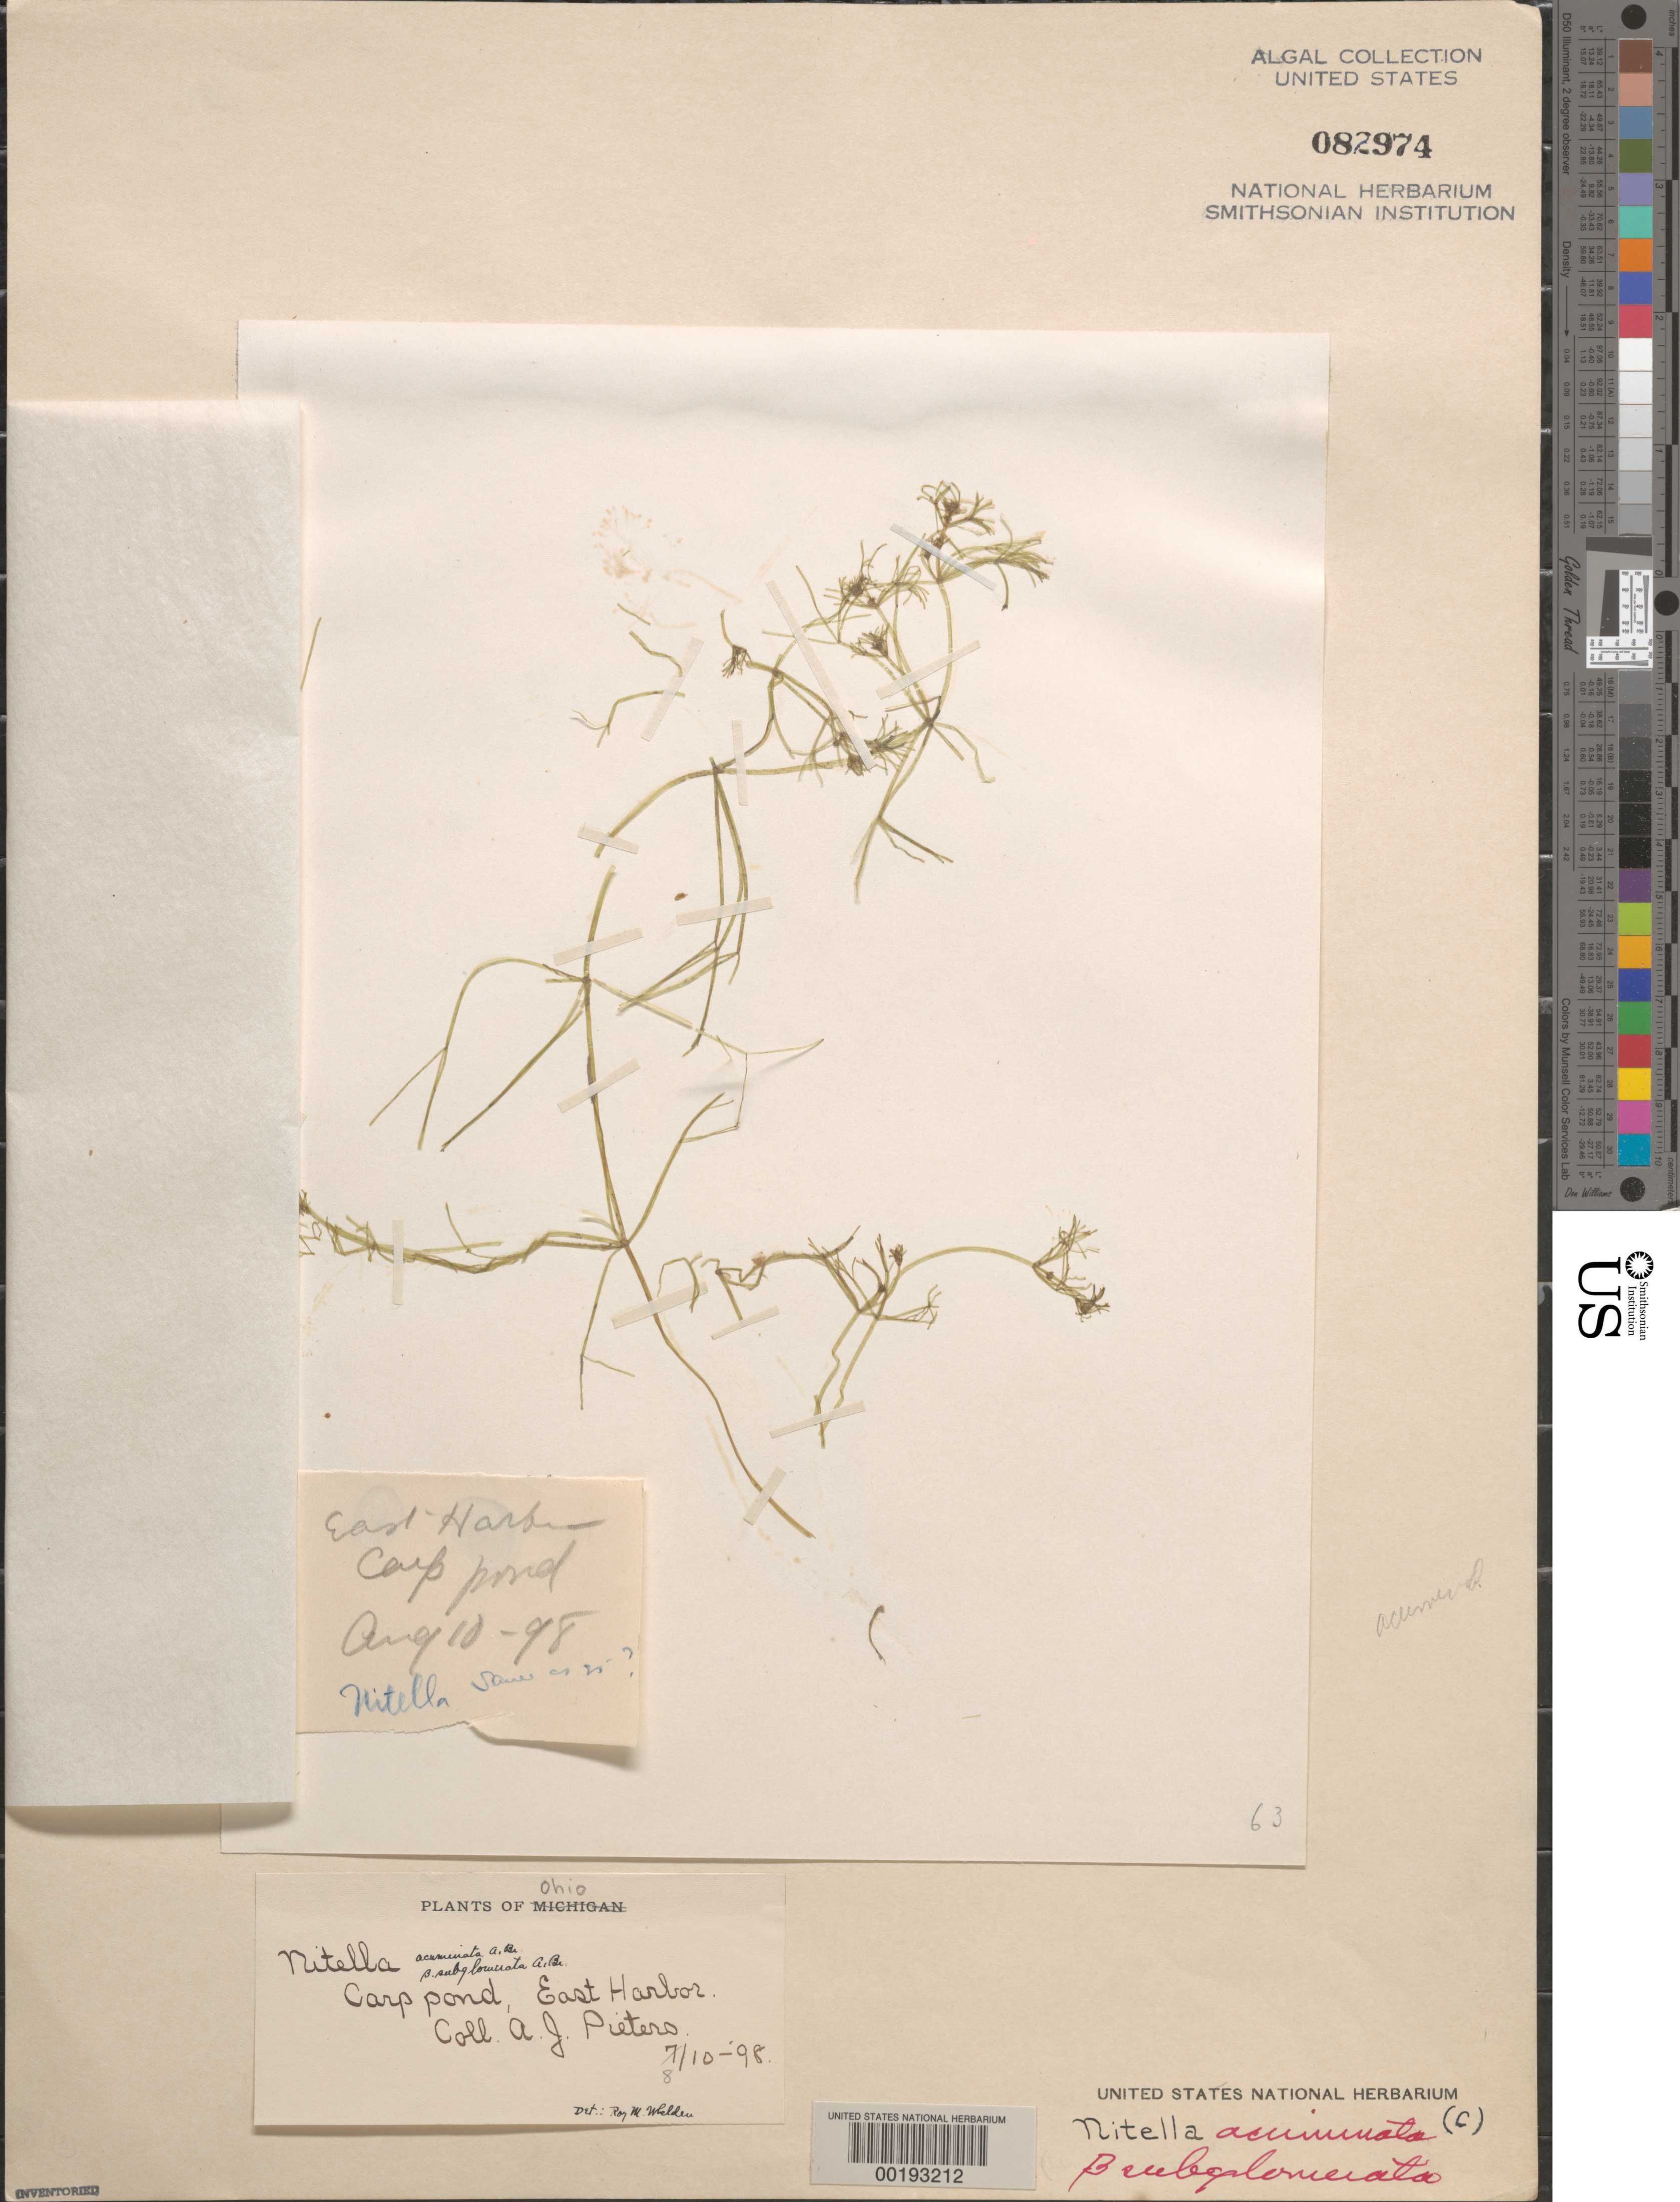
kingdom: Plantae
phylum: Charophyta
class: Charophyceae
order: Charales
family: Characeae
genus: Nitella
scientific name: Nitella acuminata var. subglomerata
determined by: Whelden, R. M.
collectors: A. Pieters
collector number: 63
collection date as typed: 10 Aug 1898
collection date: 1898-08-10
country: United States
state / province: Ohio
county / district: Ottawa County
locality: Carp Pond, East Harbor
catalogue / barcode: US 82974